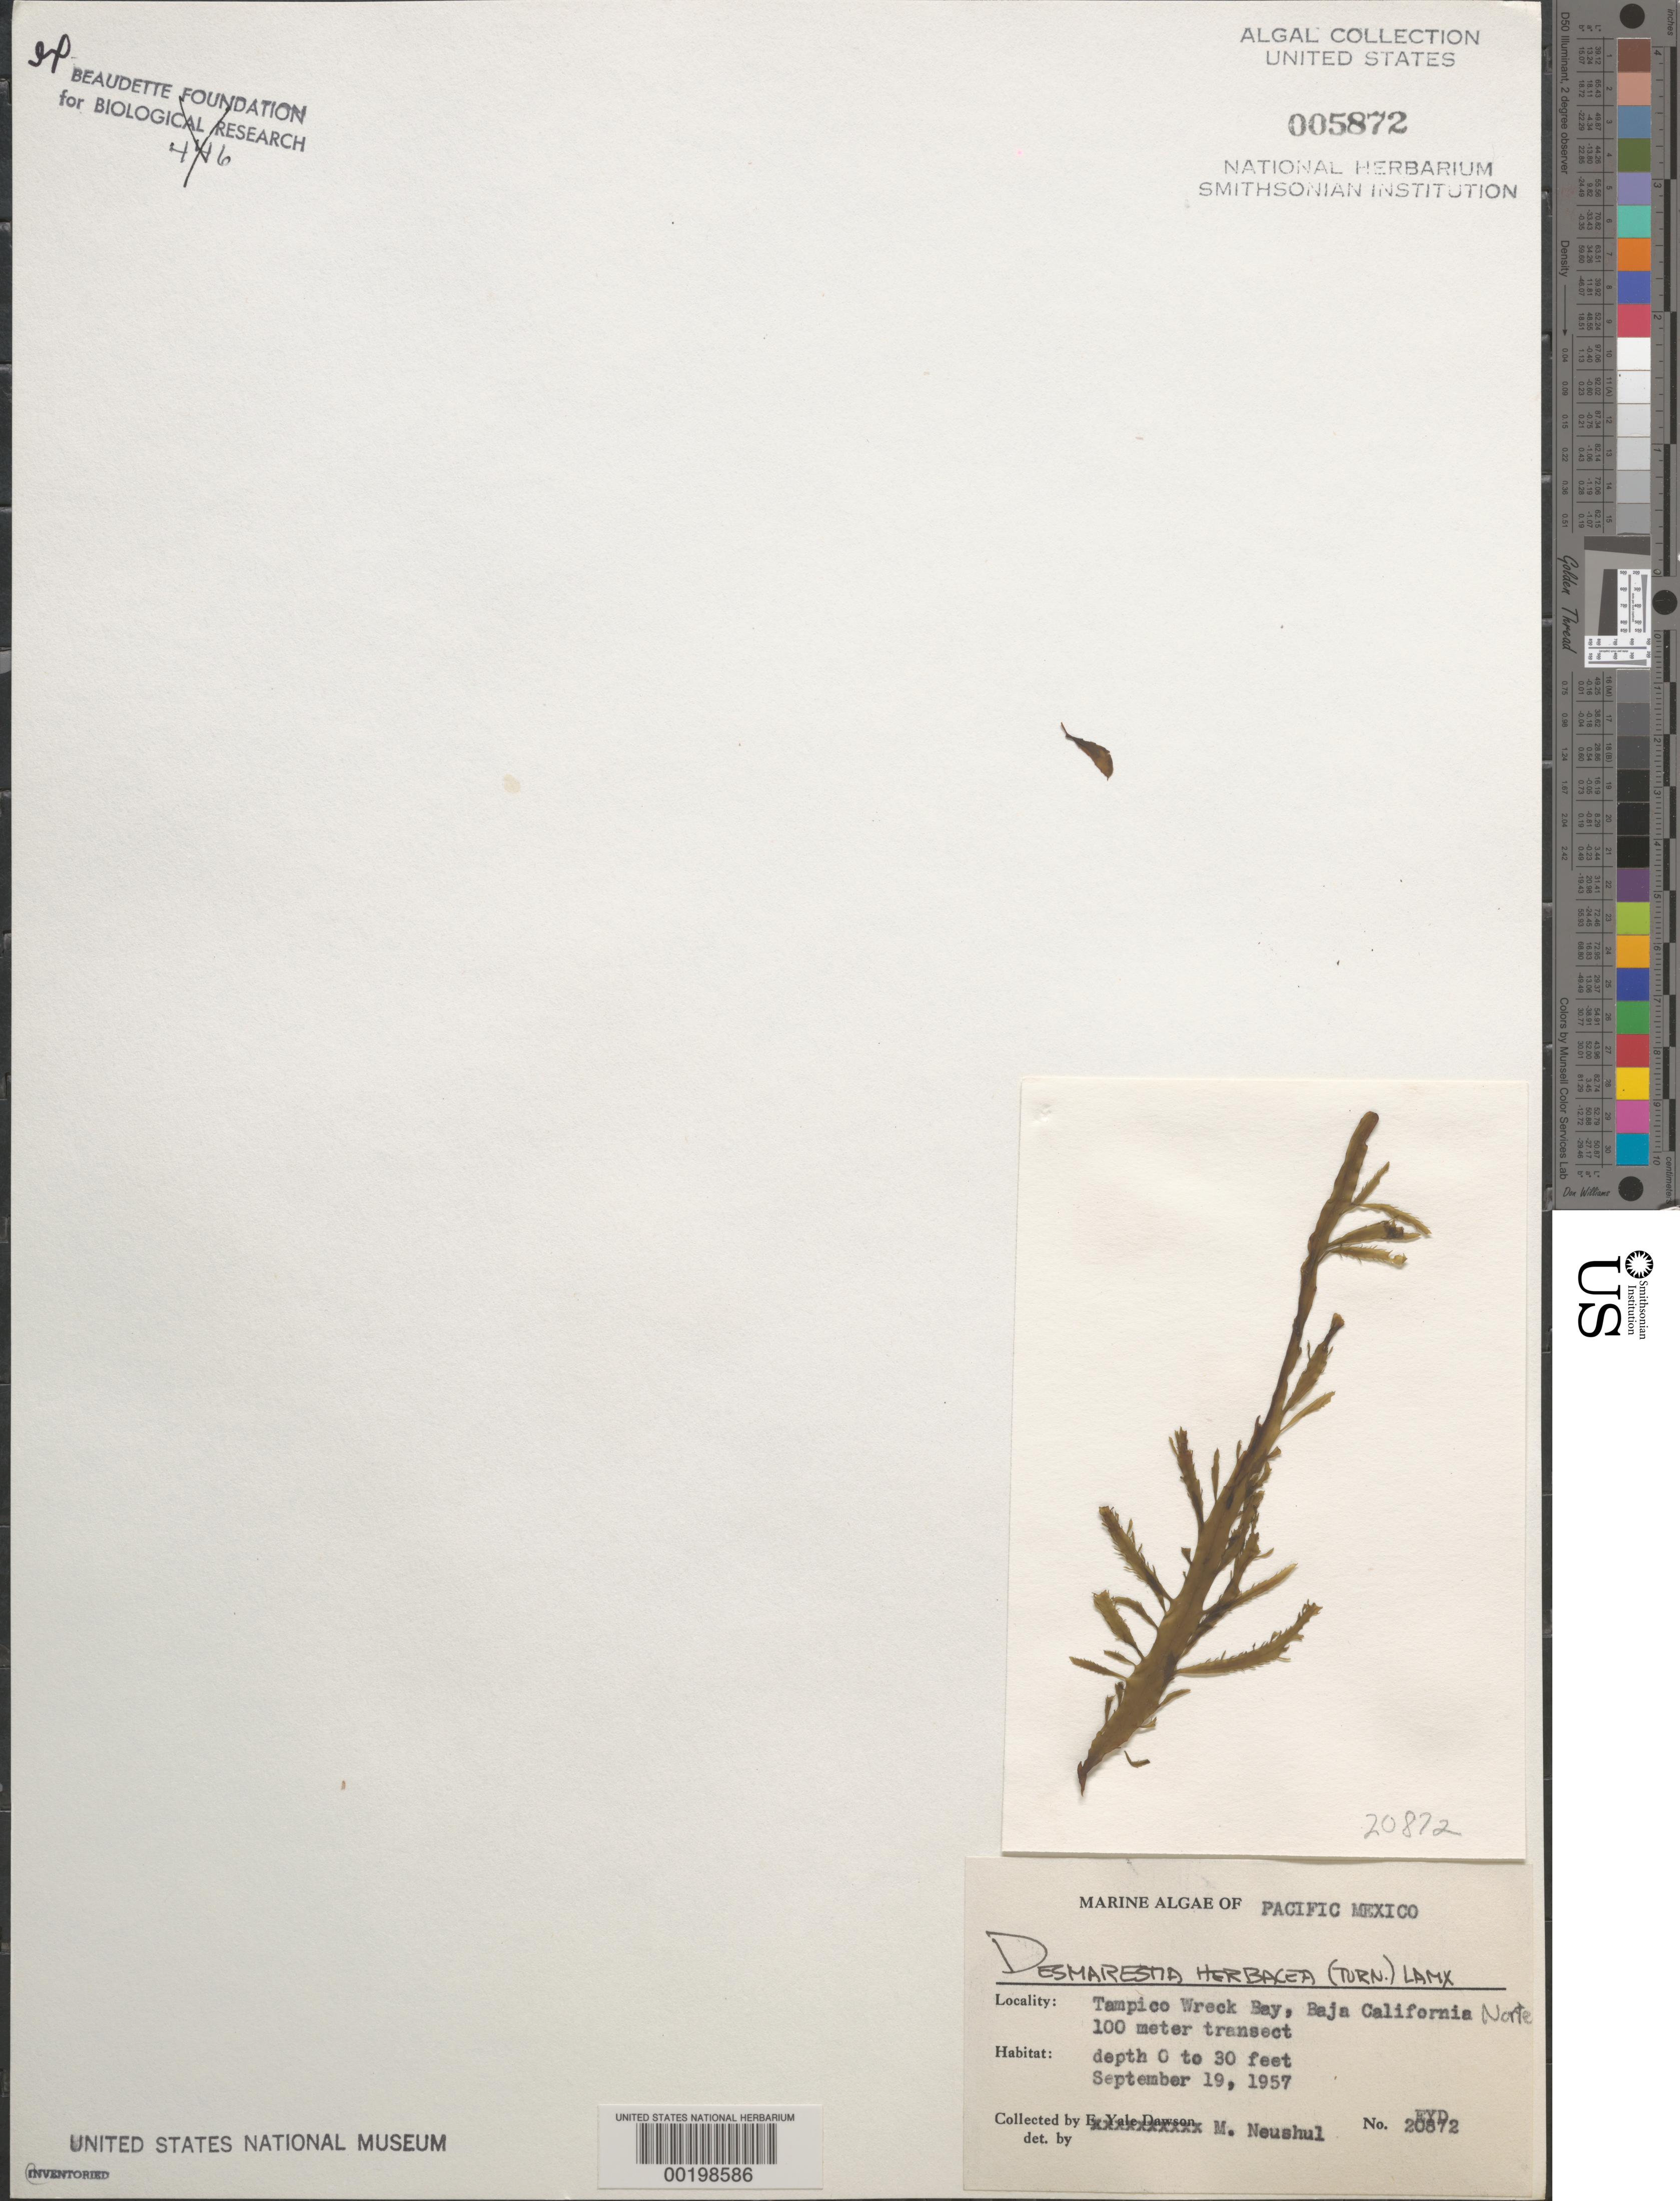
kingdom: Chromista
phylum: Ochrophyta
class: Phaeophyceae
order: Desmarestiales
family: Desmarestiaceae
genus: Desmarestia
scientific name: Desmarestia herbacea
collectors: M. Neushul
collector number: EYD 20872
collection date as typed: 19 Sep 1957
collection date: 1957-09-19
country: Mexico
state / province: Baja California Norte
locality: Tampico Wreck Bay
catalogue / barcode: US 5872